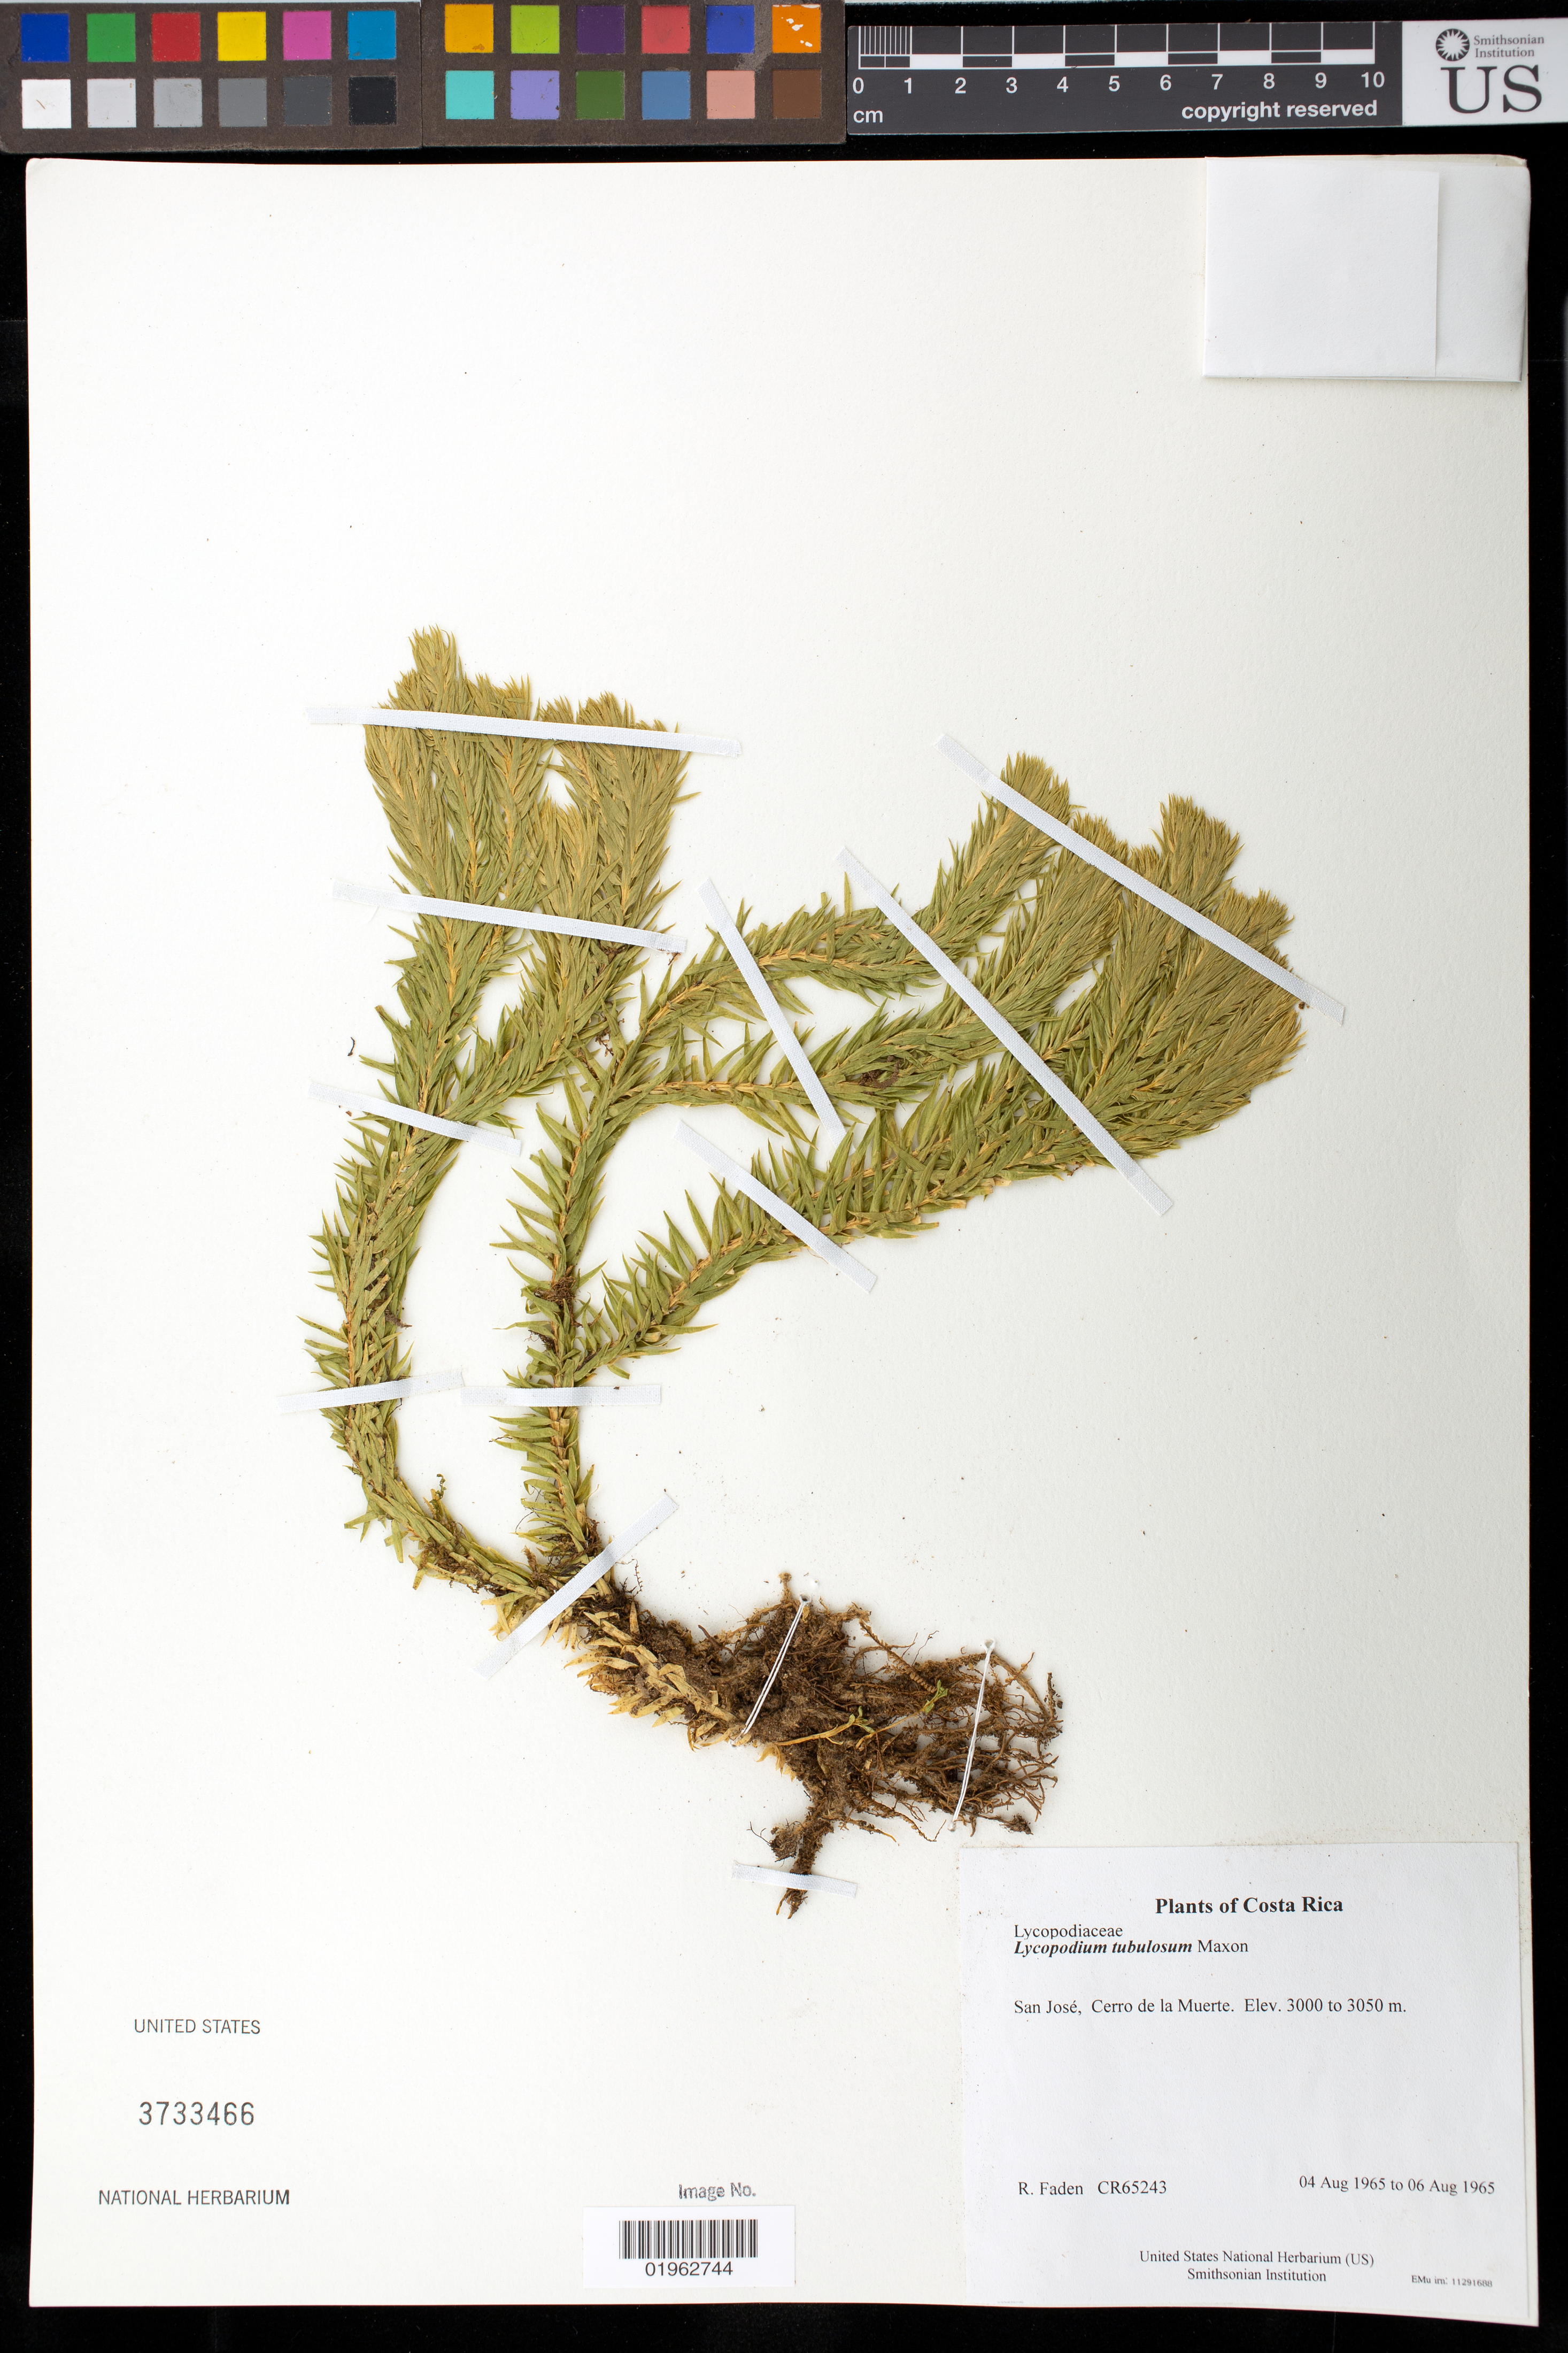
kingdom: Plantae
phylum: Tracheophyta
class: Lycopodiopsida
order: Lycopodiales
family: Lycopodiaceae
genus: Phlegmariurus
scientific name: Phlegmariurus tubulosus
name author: (Maxon) B. Øllg.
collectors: R. B. Faden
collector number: CR65243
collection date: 1965-08-04/1965-08-06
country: Costa Rica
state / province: San José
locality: Cerro de la Muerte.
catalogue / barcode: US 3733466